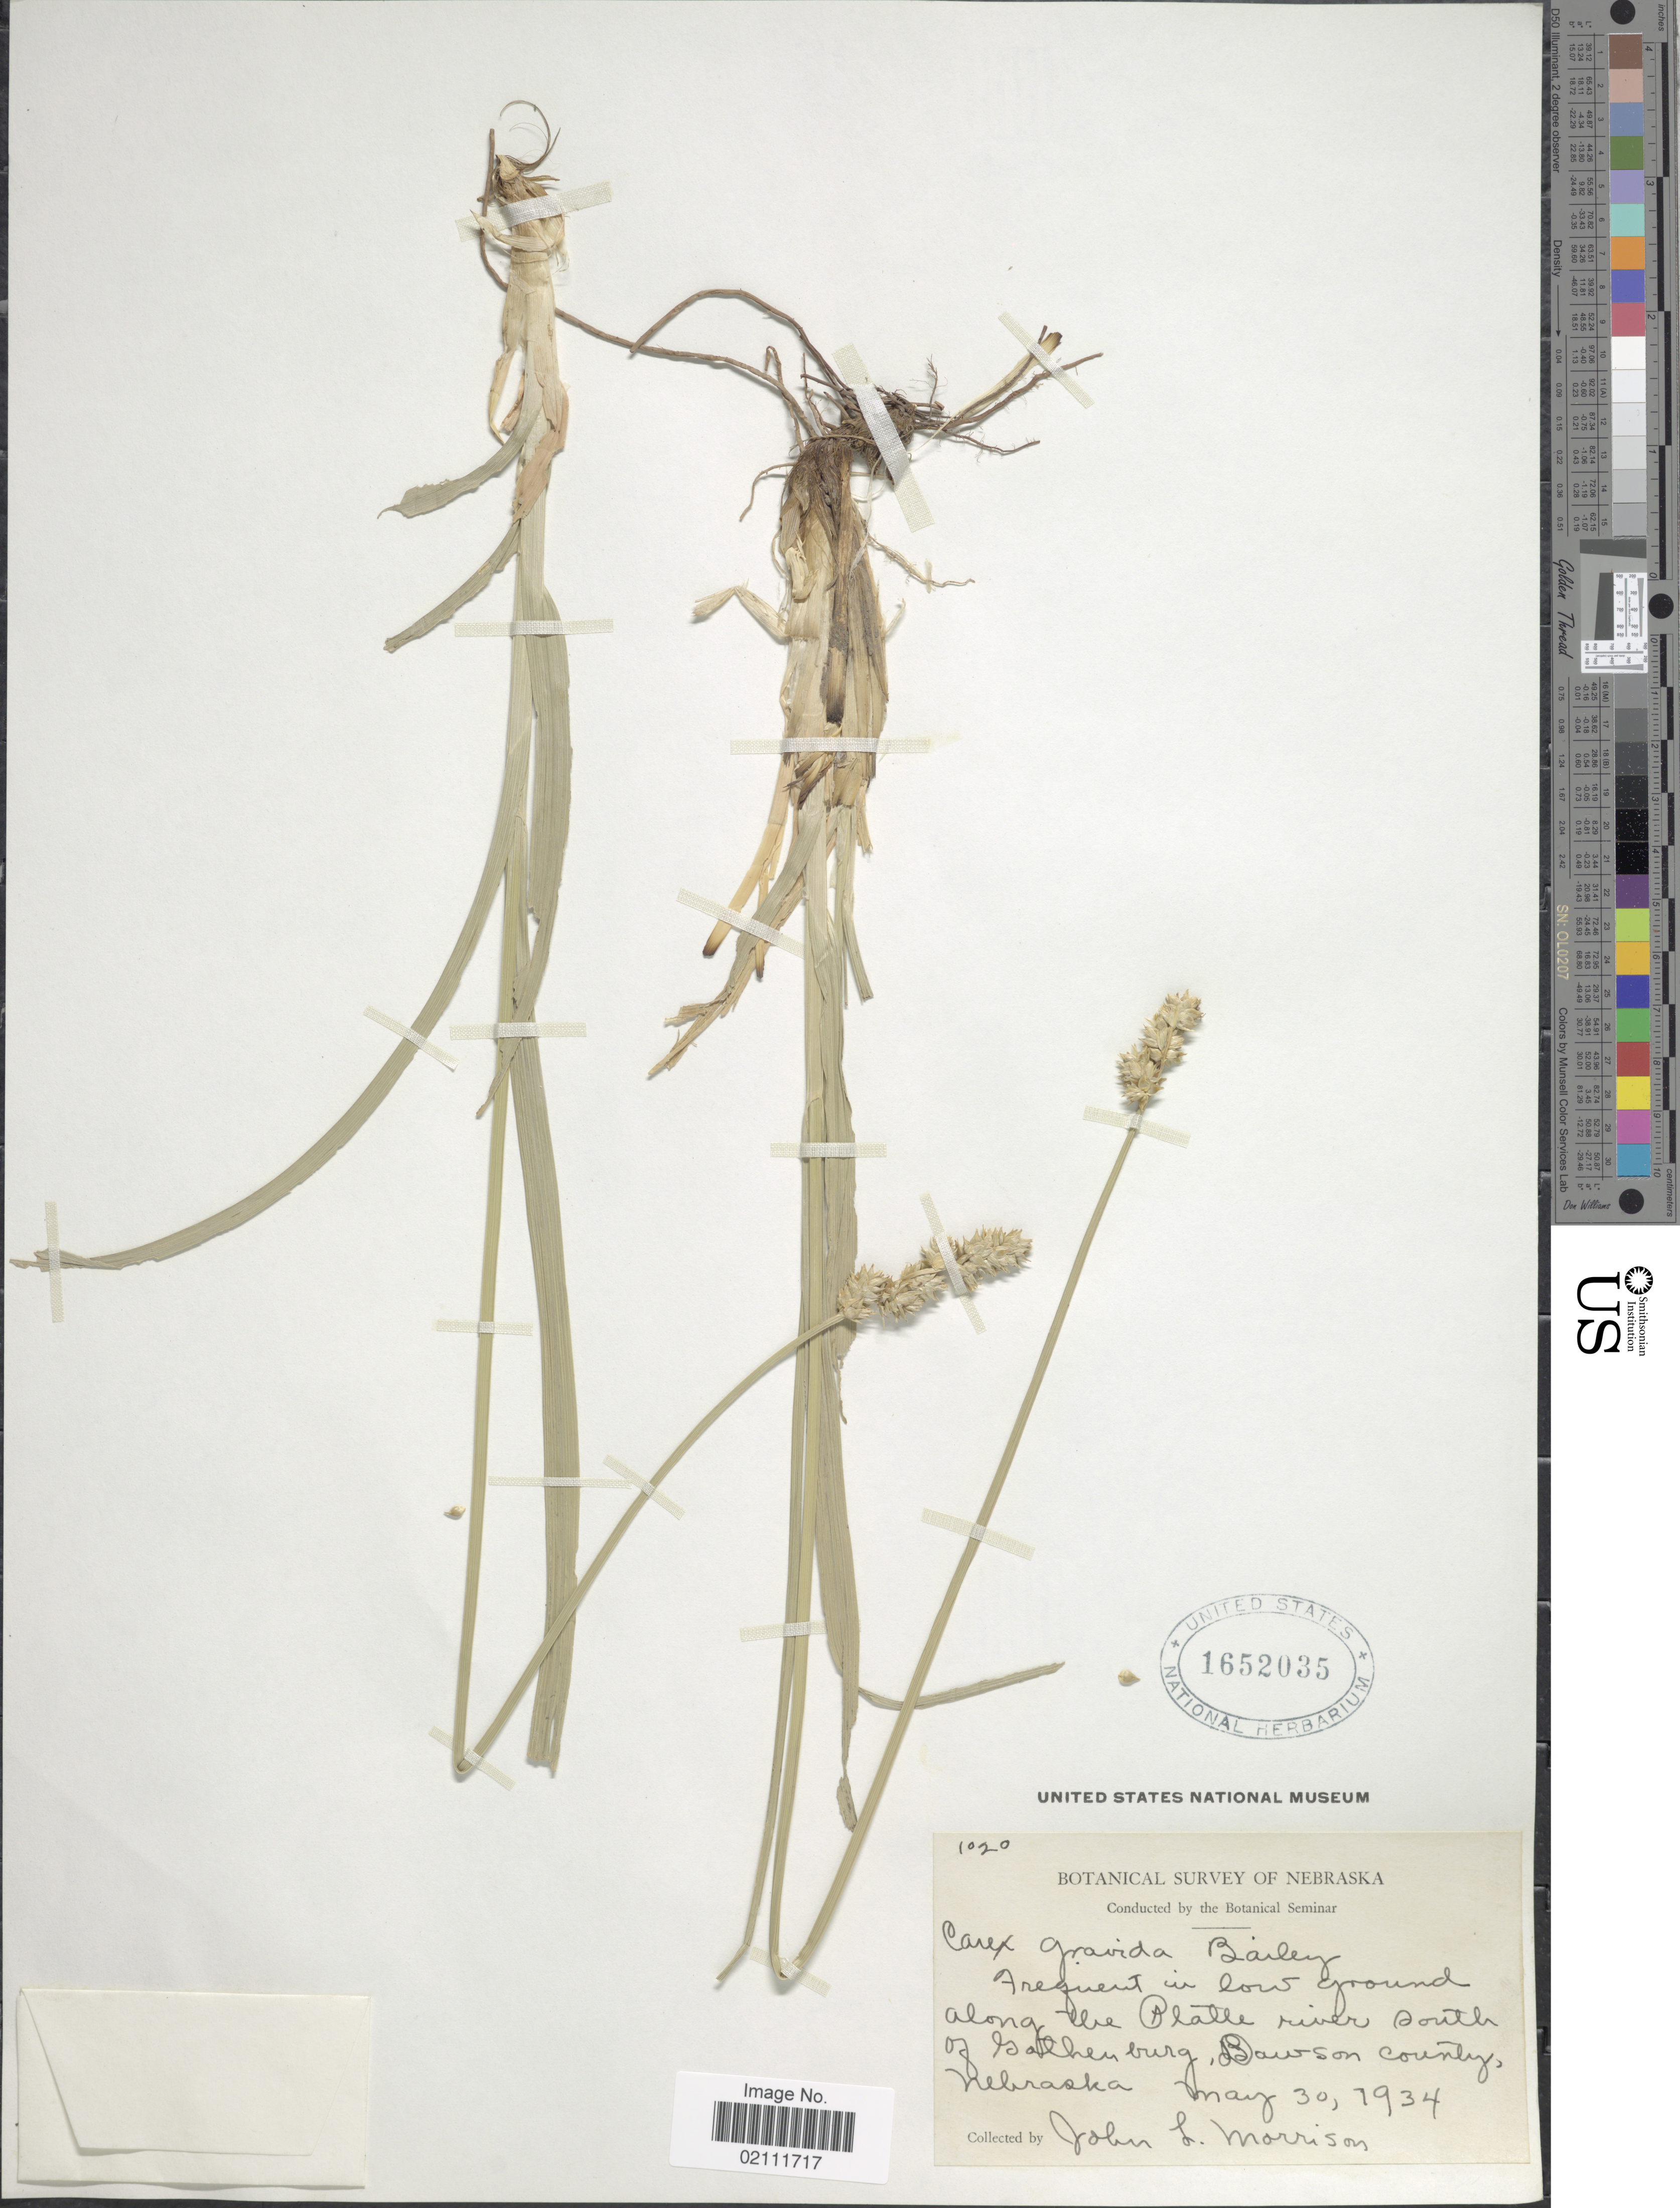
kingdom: Plantae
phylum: Tracheophyta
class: Liliopsida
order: Poales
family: Cyperaceae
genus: Carex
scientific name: Carex gravida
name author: L.H. Bailey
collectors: J. Morrison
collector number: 1020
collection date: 1934-05-30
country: United States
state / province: Nebraska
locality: Along the Platte river south of Gothenburg, Dawson County.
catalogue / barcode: US 1652035